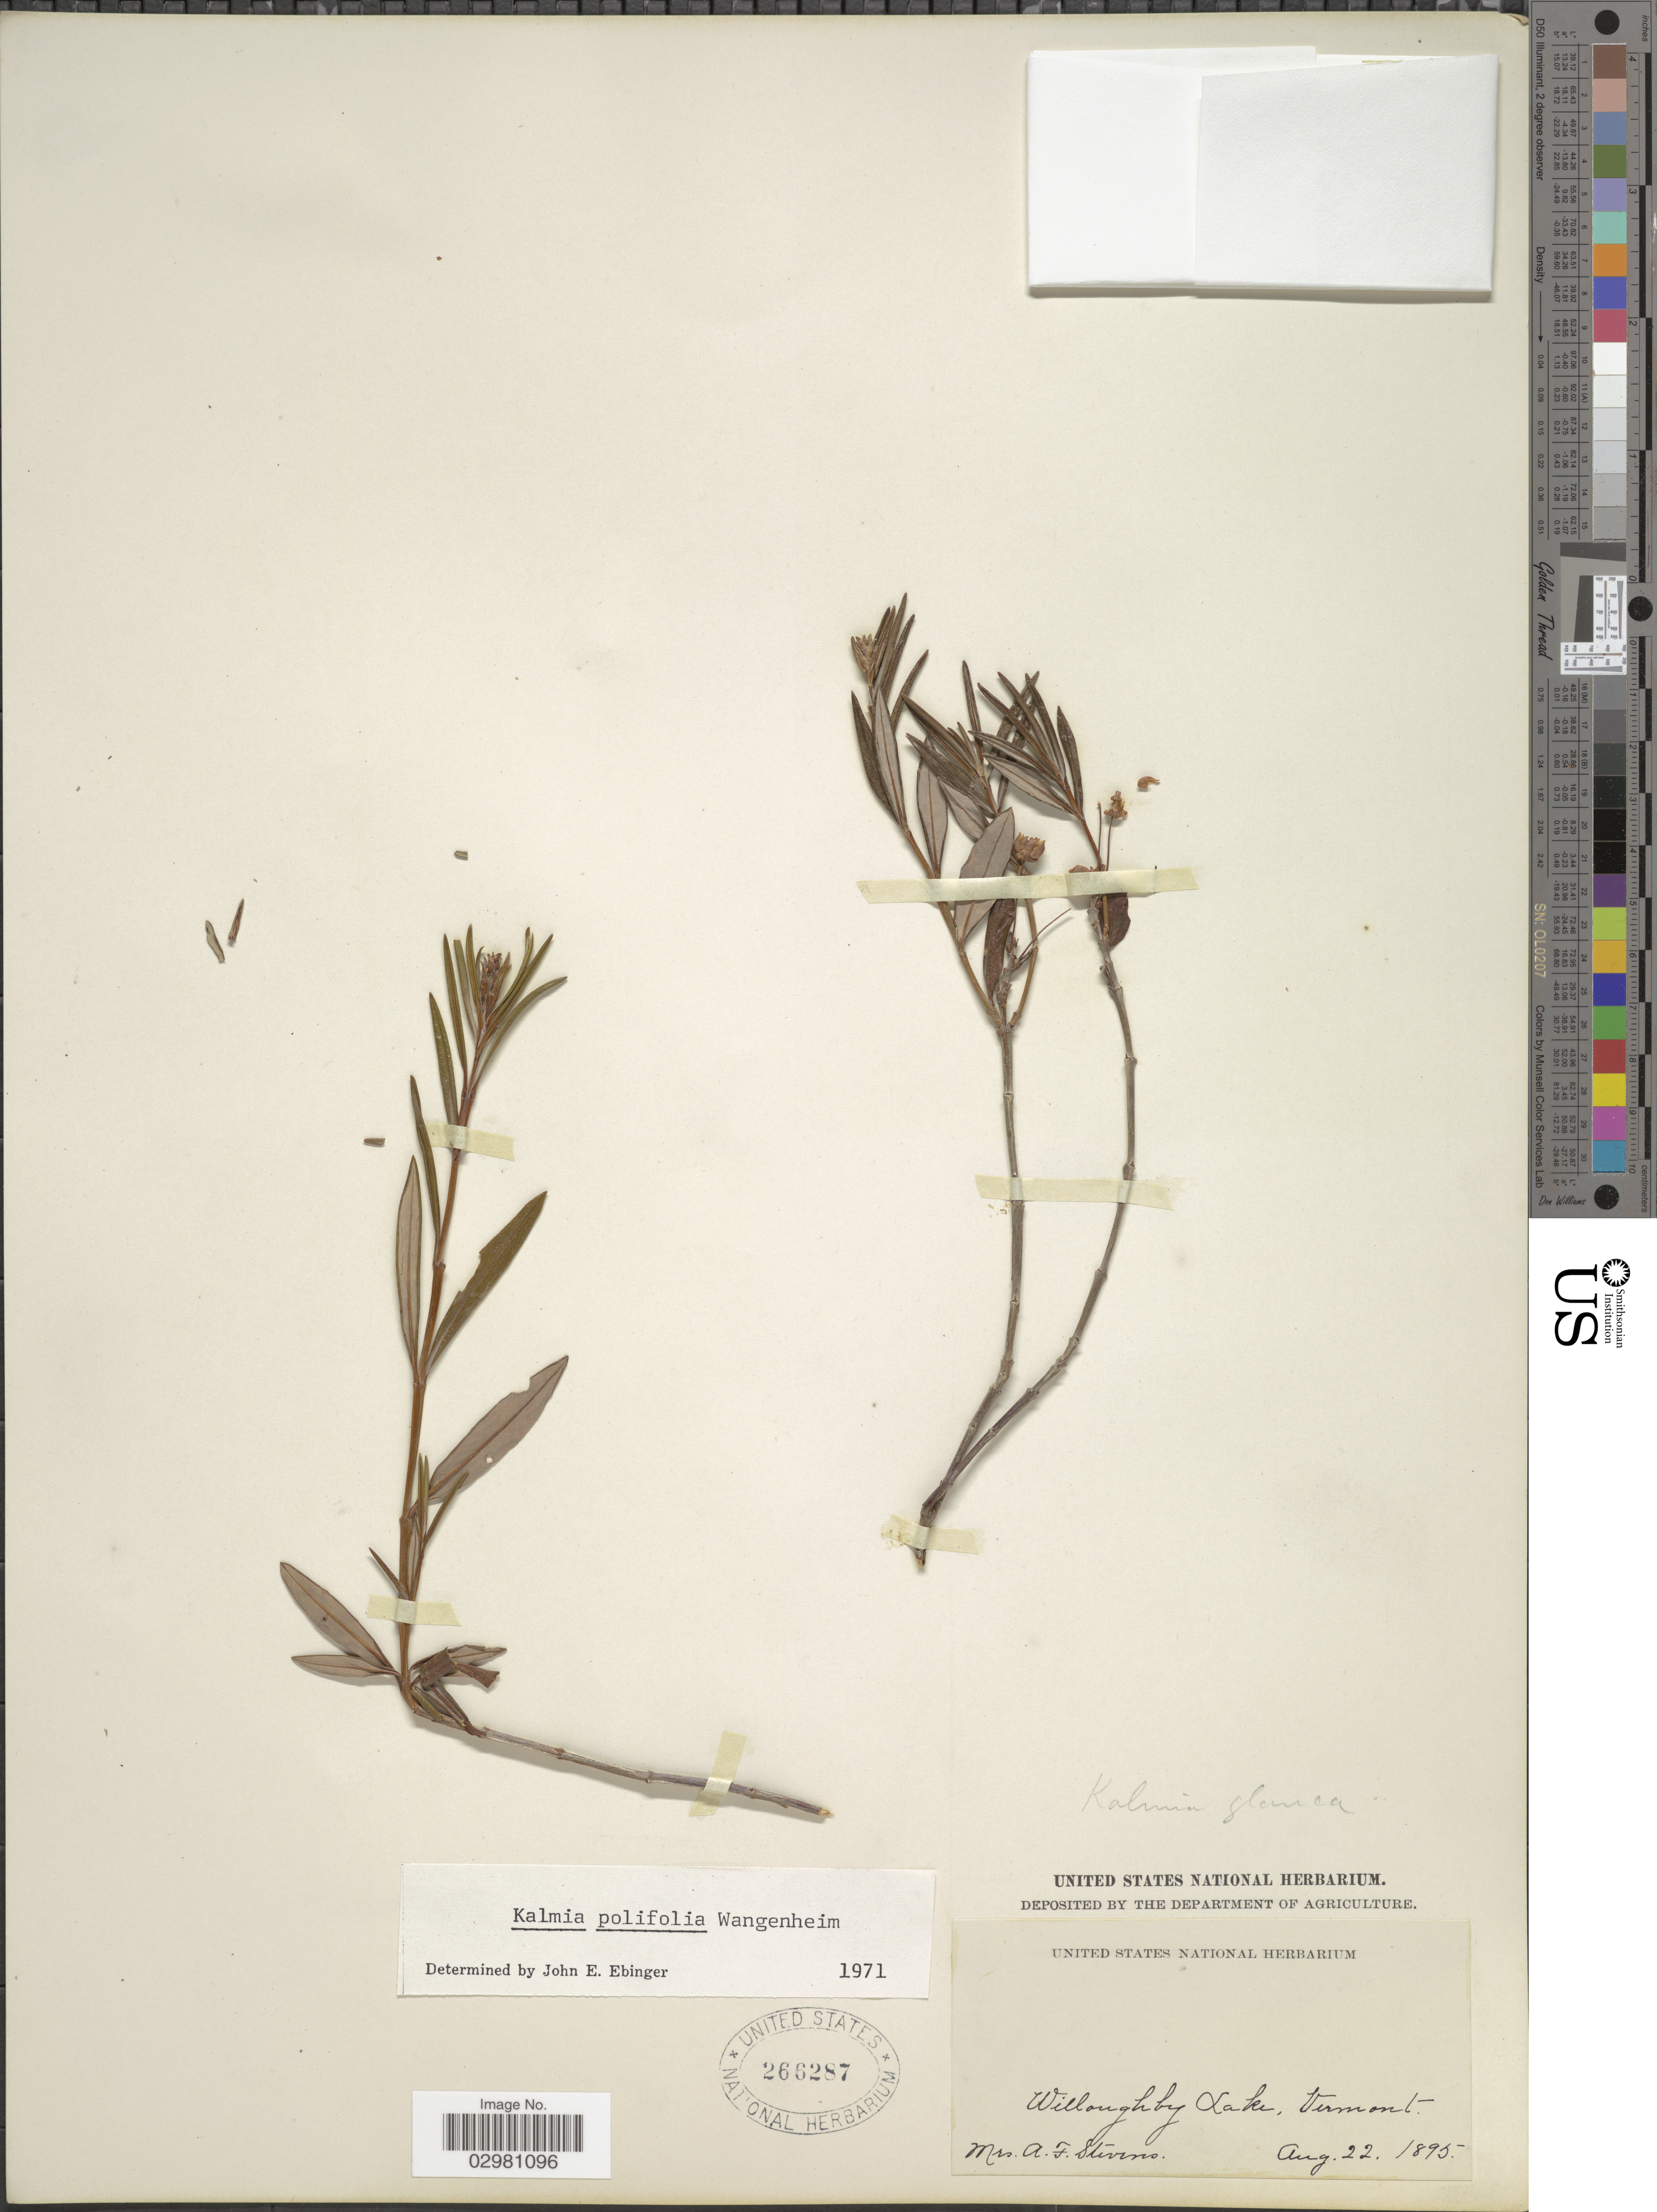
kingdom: Plantae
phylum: Tracheophyta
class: Magnoliopsida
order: Ericales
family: Ericaceae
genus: Kalmia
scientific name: Kalmia polifolia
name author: Wangenh.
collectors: A. Stevens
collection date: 1895-08-22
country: United States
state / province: Vermont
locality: Willoughby Lake.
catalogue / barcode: US 266287